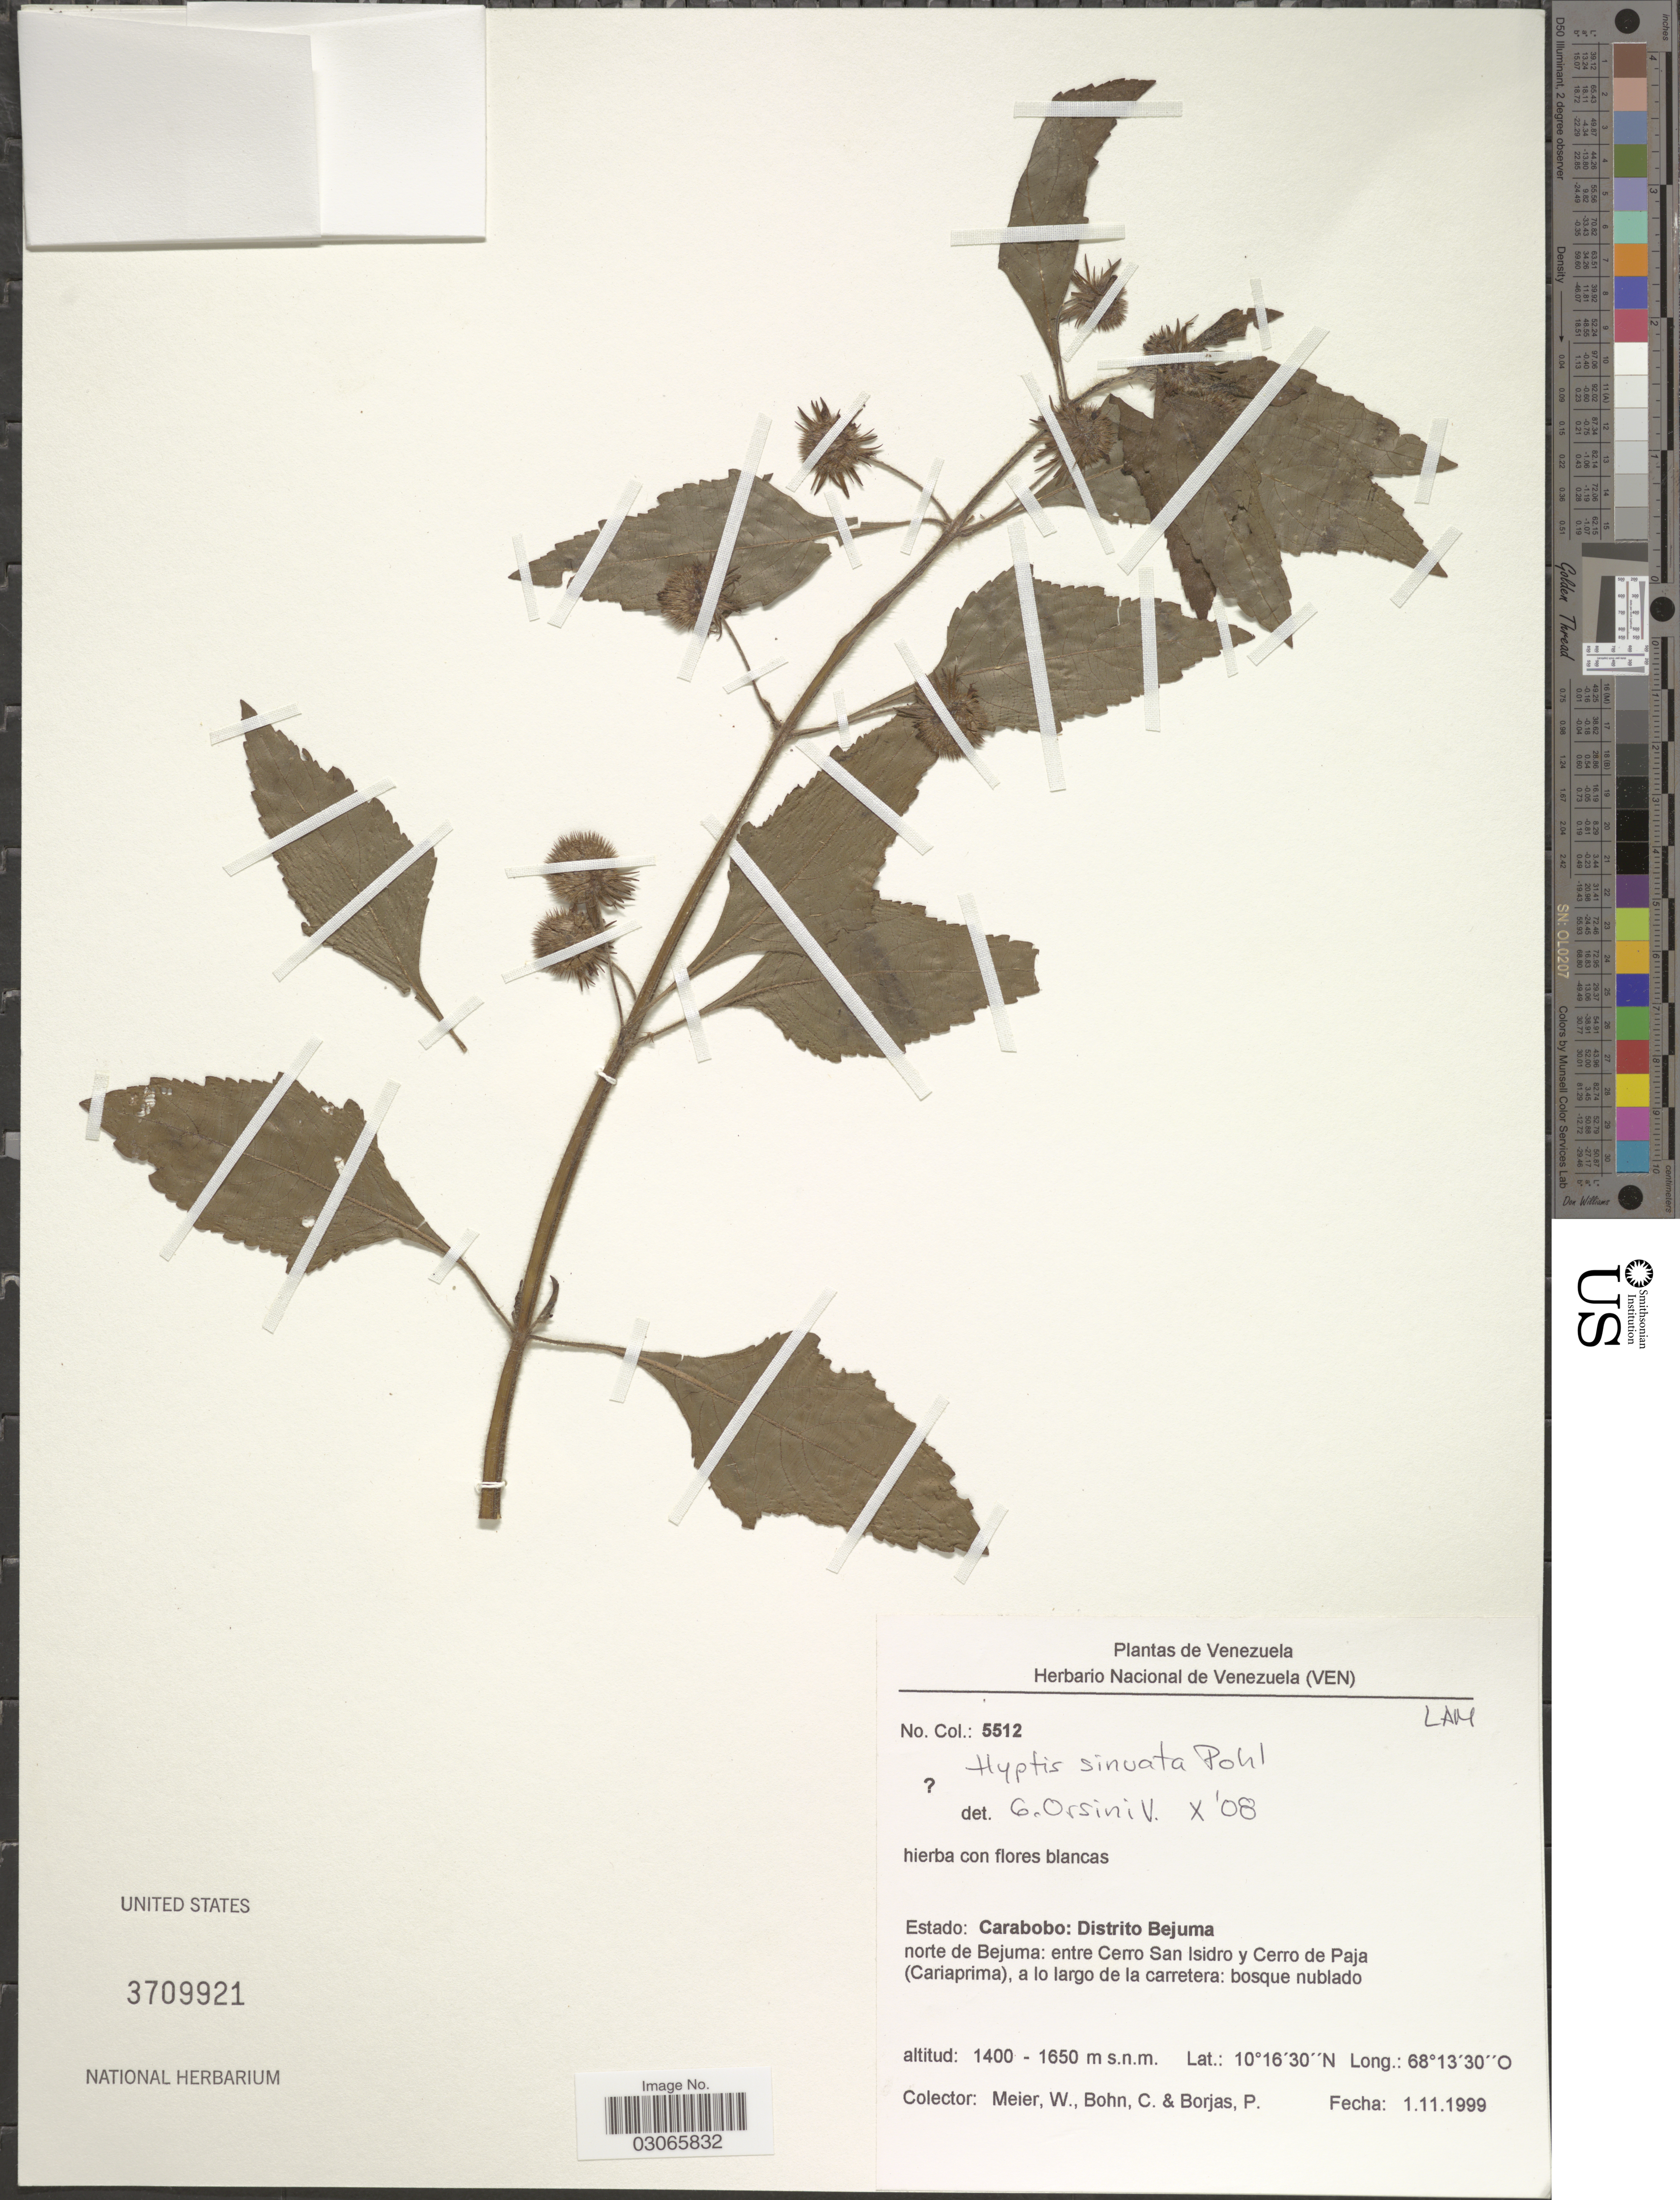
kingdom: Plantae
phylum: Tracheophyta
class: Magnoliopsida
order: Lamiales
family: Lamiaceae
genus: Hyptis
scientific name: Hyptis sinuata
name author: Pohl ex Benth.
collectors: W. Meier, C. Bohn & P. Borjas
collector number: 5512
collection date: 1999-11-01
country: Venezuela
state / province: Carabobo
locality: Distrito Bejuma. norte de Bejuma: entre Cerro San Isidro y Cerro de Paja (Cariaprima), a lo largo de la carretera: bosque nublado.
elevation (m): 1400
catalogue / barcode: US 3709921